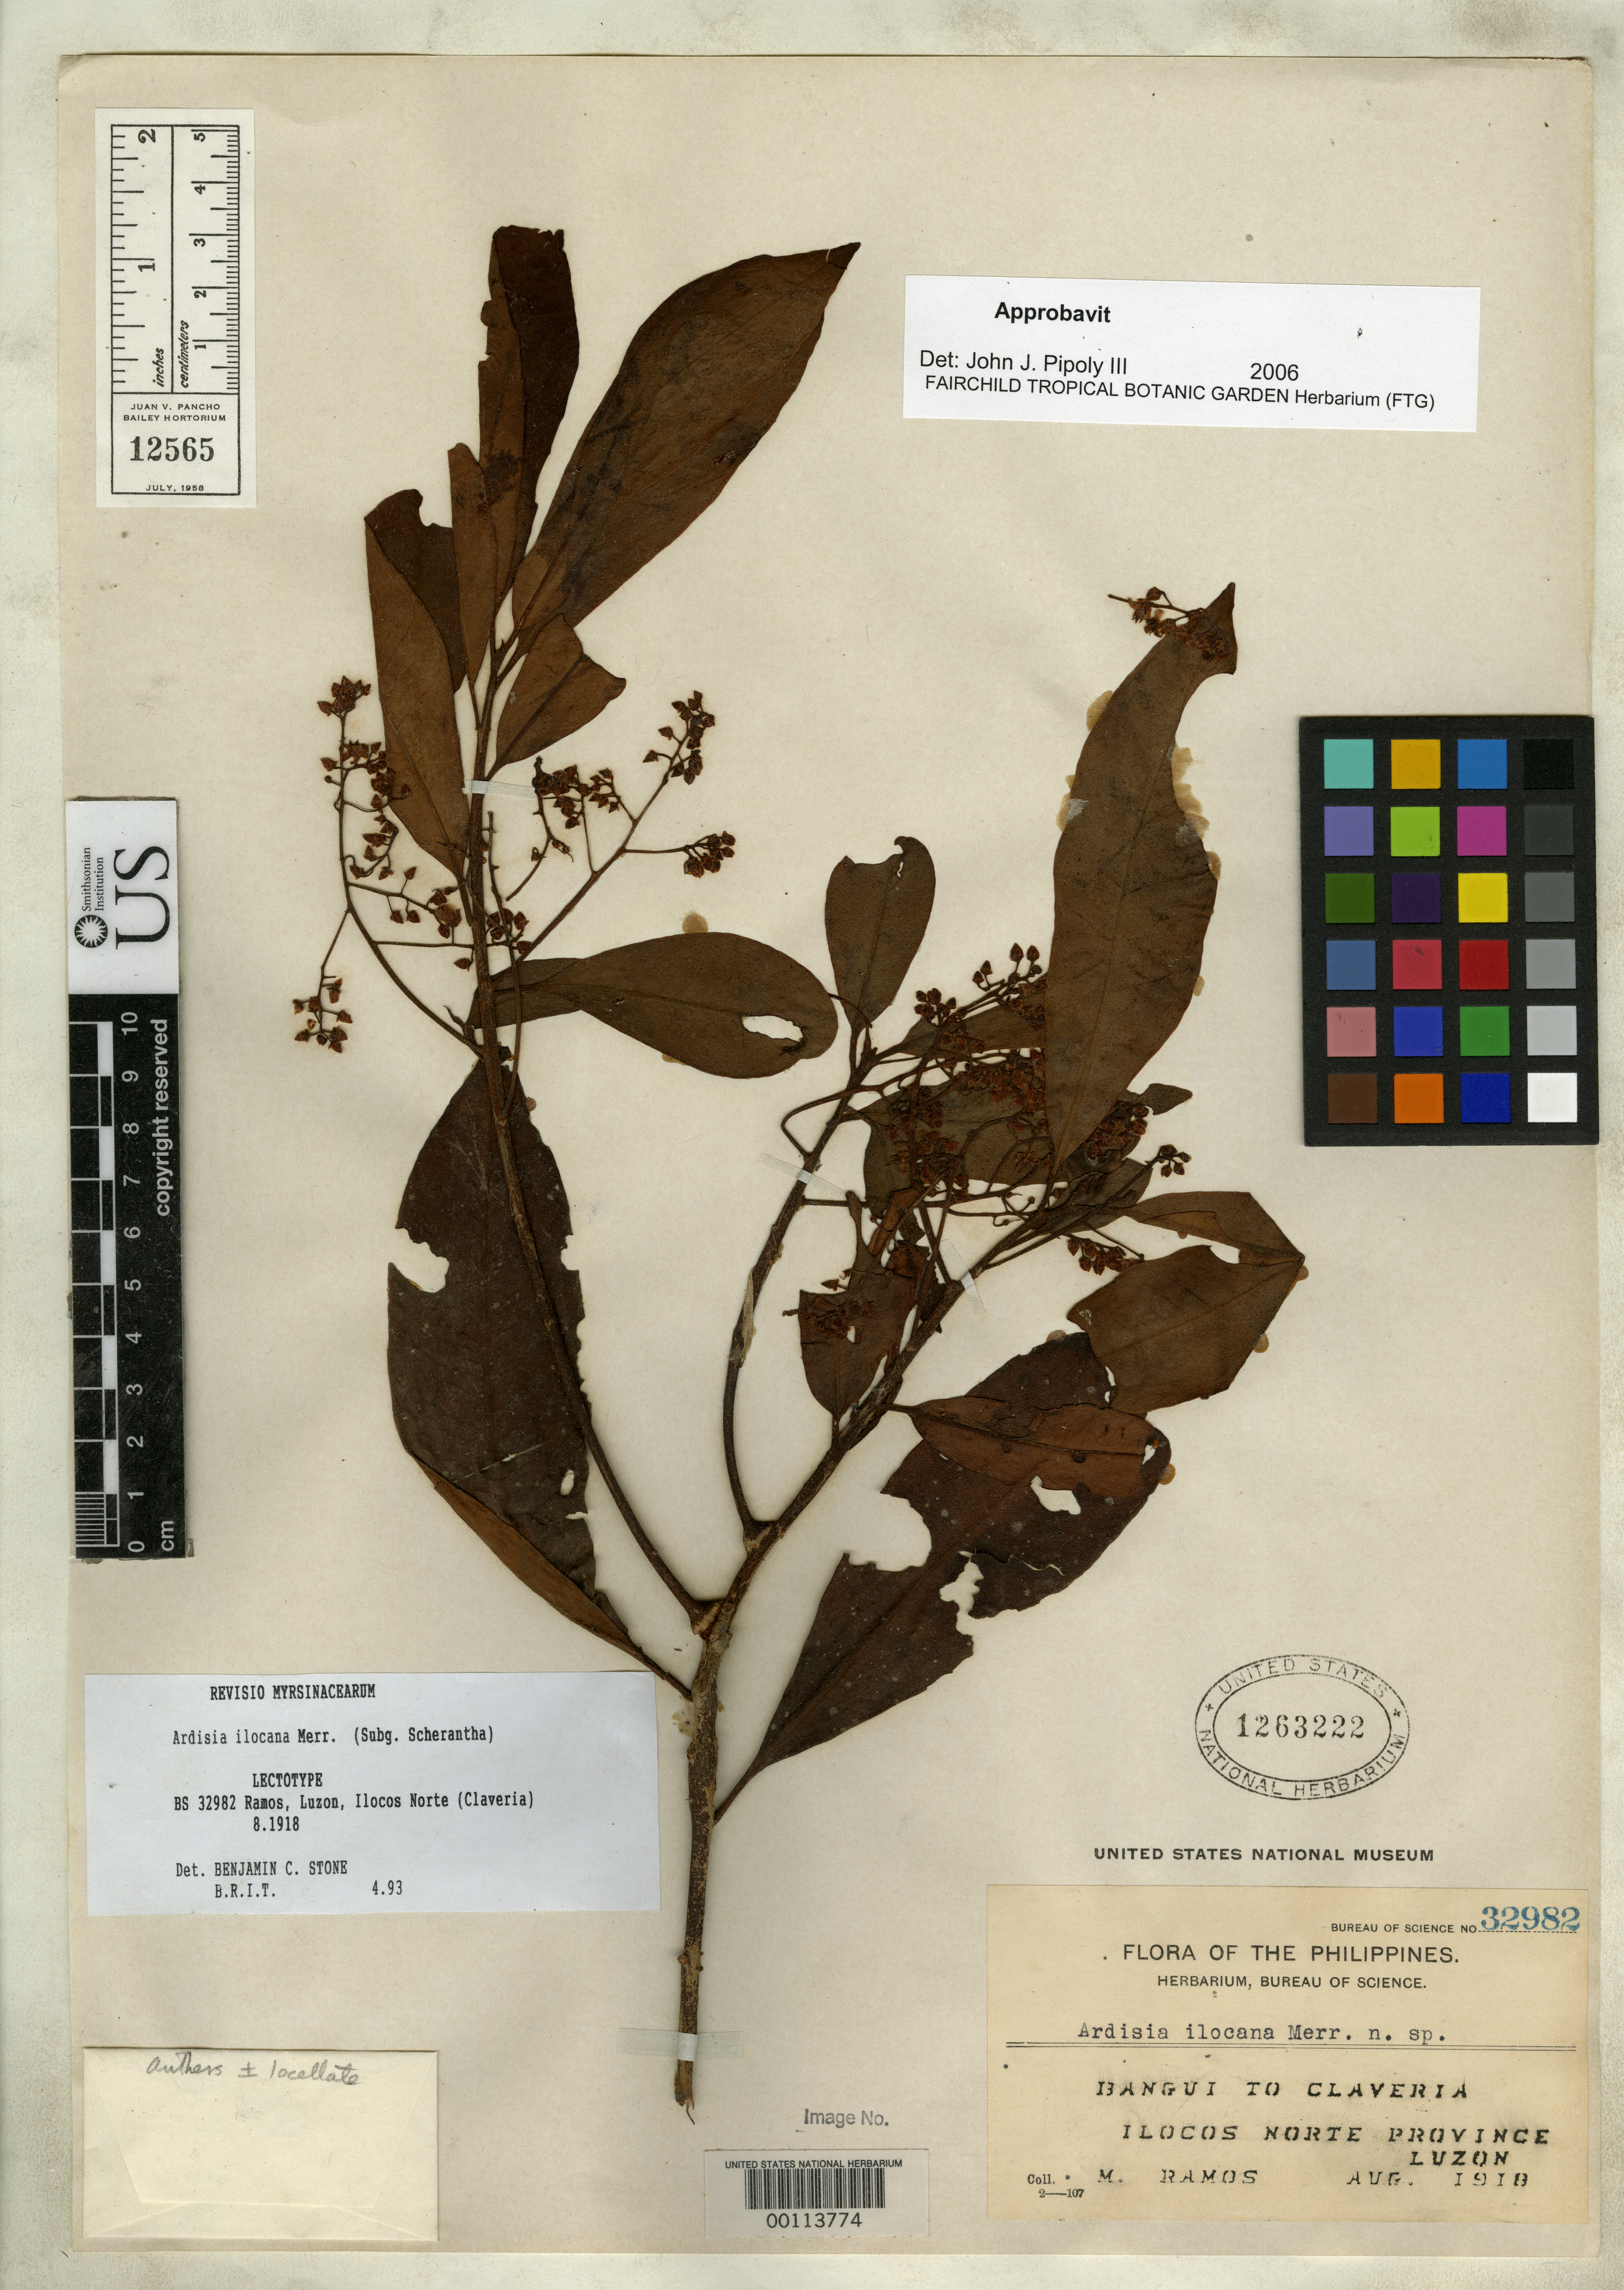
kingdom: Plantae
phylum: Tracheophyta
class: Magnoliopsida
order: Ericales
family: Primulaceae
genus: Ardisia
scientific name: Ardisia ilocana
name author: Merr.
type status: Isotype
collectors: M. Ramos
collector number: Bur. Sci. 32982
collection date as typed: Aug 1919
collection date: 1919-08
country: Philippines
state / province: Ilocos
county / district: Ilocos Norte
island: Luzon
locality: Bangui to Claveria.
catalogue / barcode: US 1263222